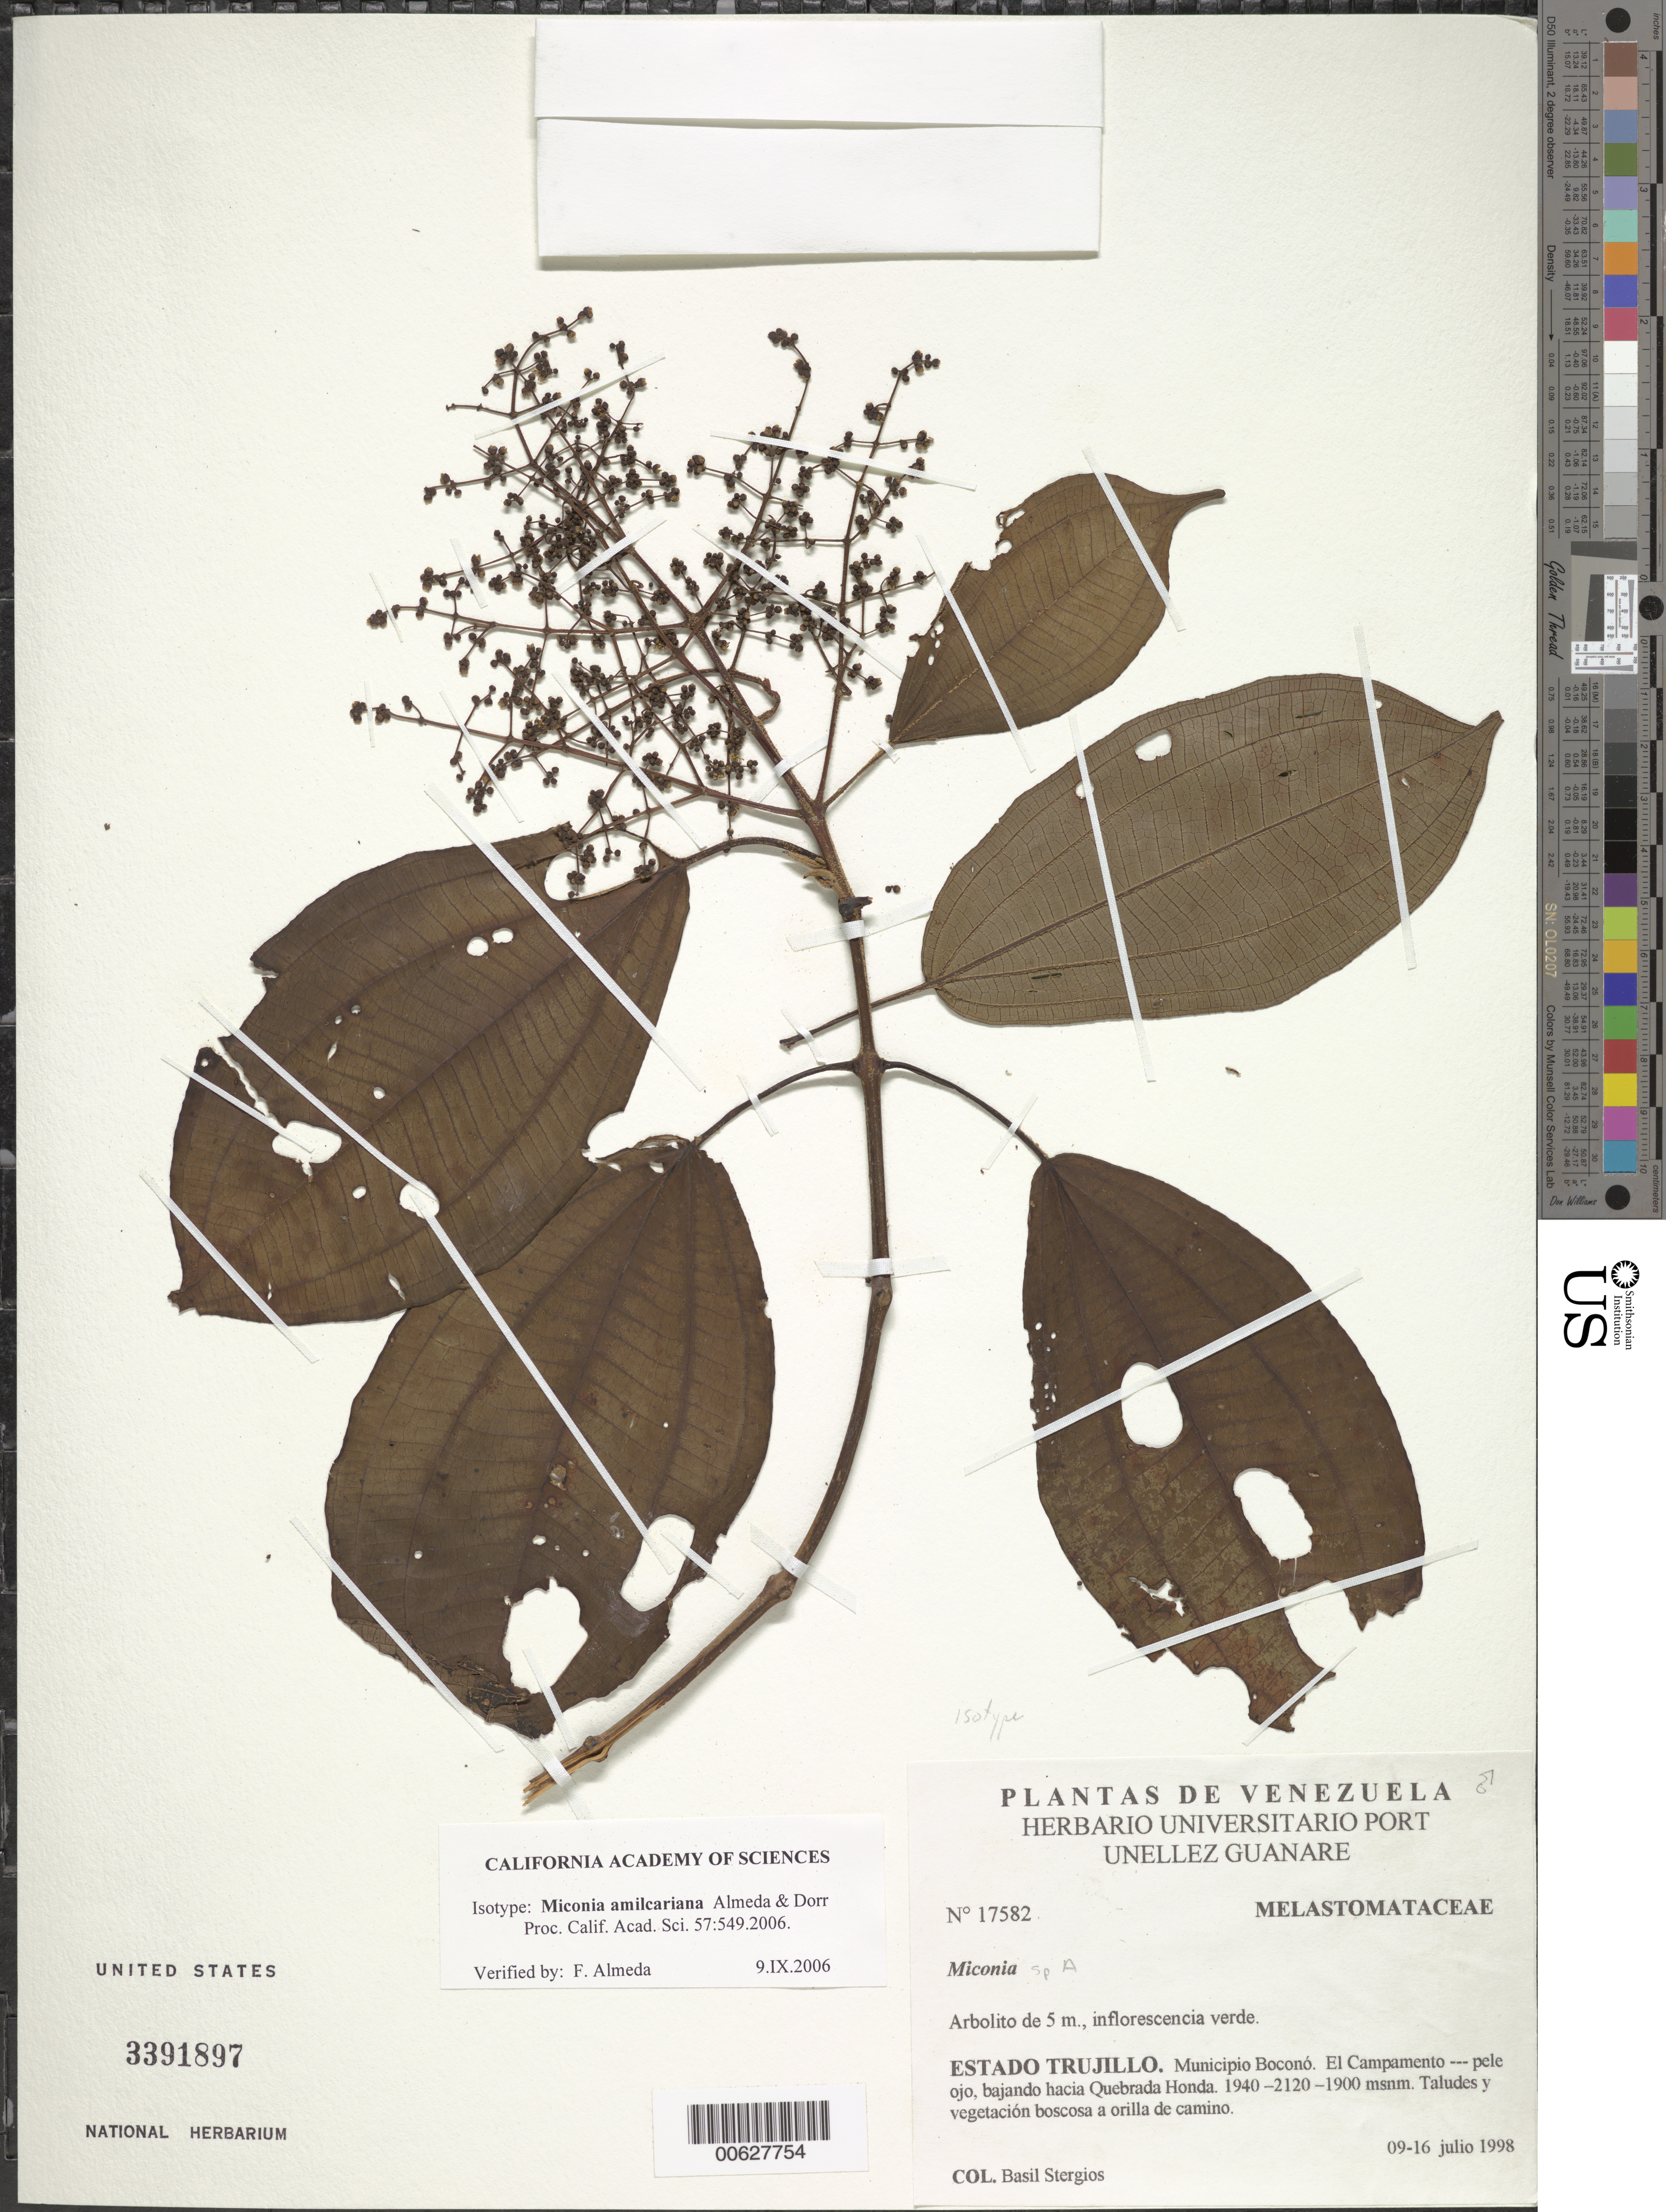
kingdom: Plantae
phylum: Tracheophyta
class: Magnoliopsida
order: Myrtales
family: Melastomataceae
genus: Miconia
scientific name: Miconia sp. a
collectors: B. G. Stergios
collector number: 17582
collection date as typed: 09 Jul 1998 to 16 Jul 1998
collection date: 1998-07-09/1998-07-16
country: Venezuela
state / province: Trujillo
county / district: Boconó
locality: Vertiente arriba de El Campamento 1940 m hasta la cumbre del cerro El Diablo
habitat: Bosque montano - montano alto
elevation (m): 1940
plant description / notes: PORT, US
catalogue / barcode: US 3391897